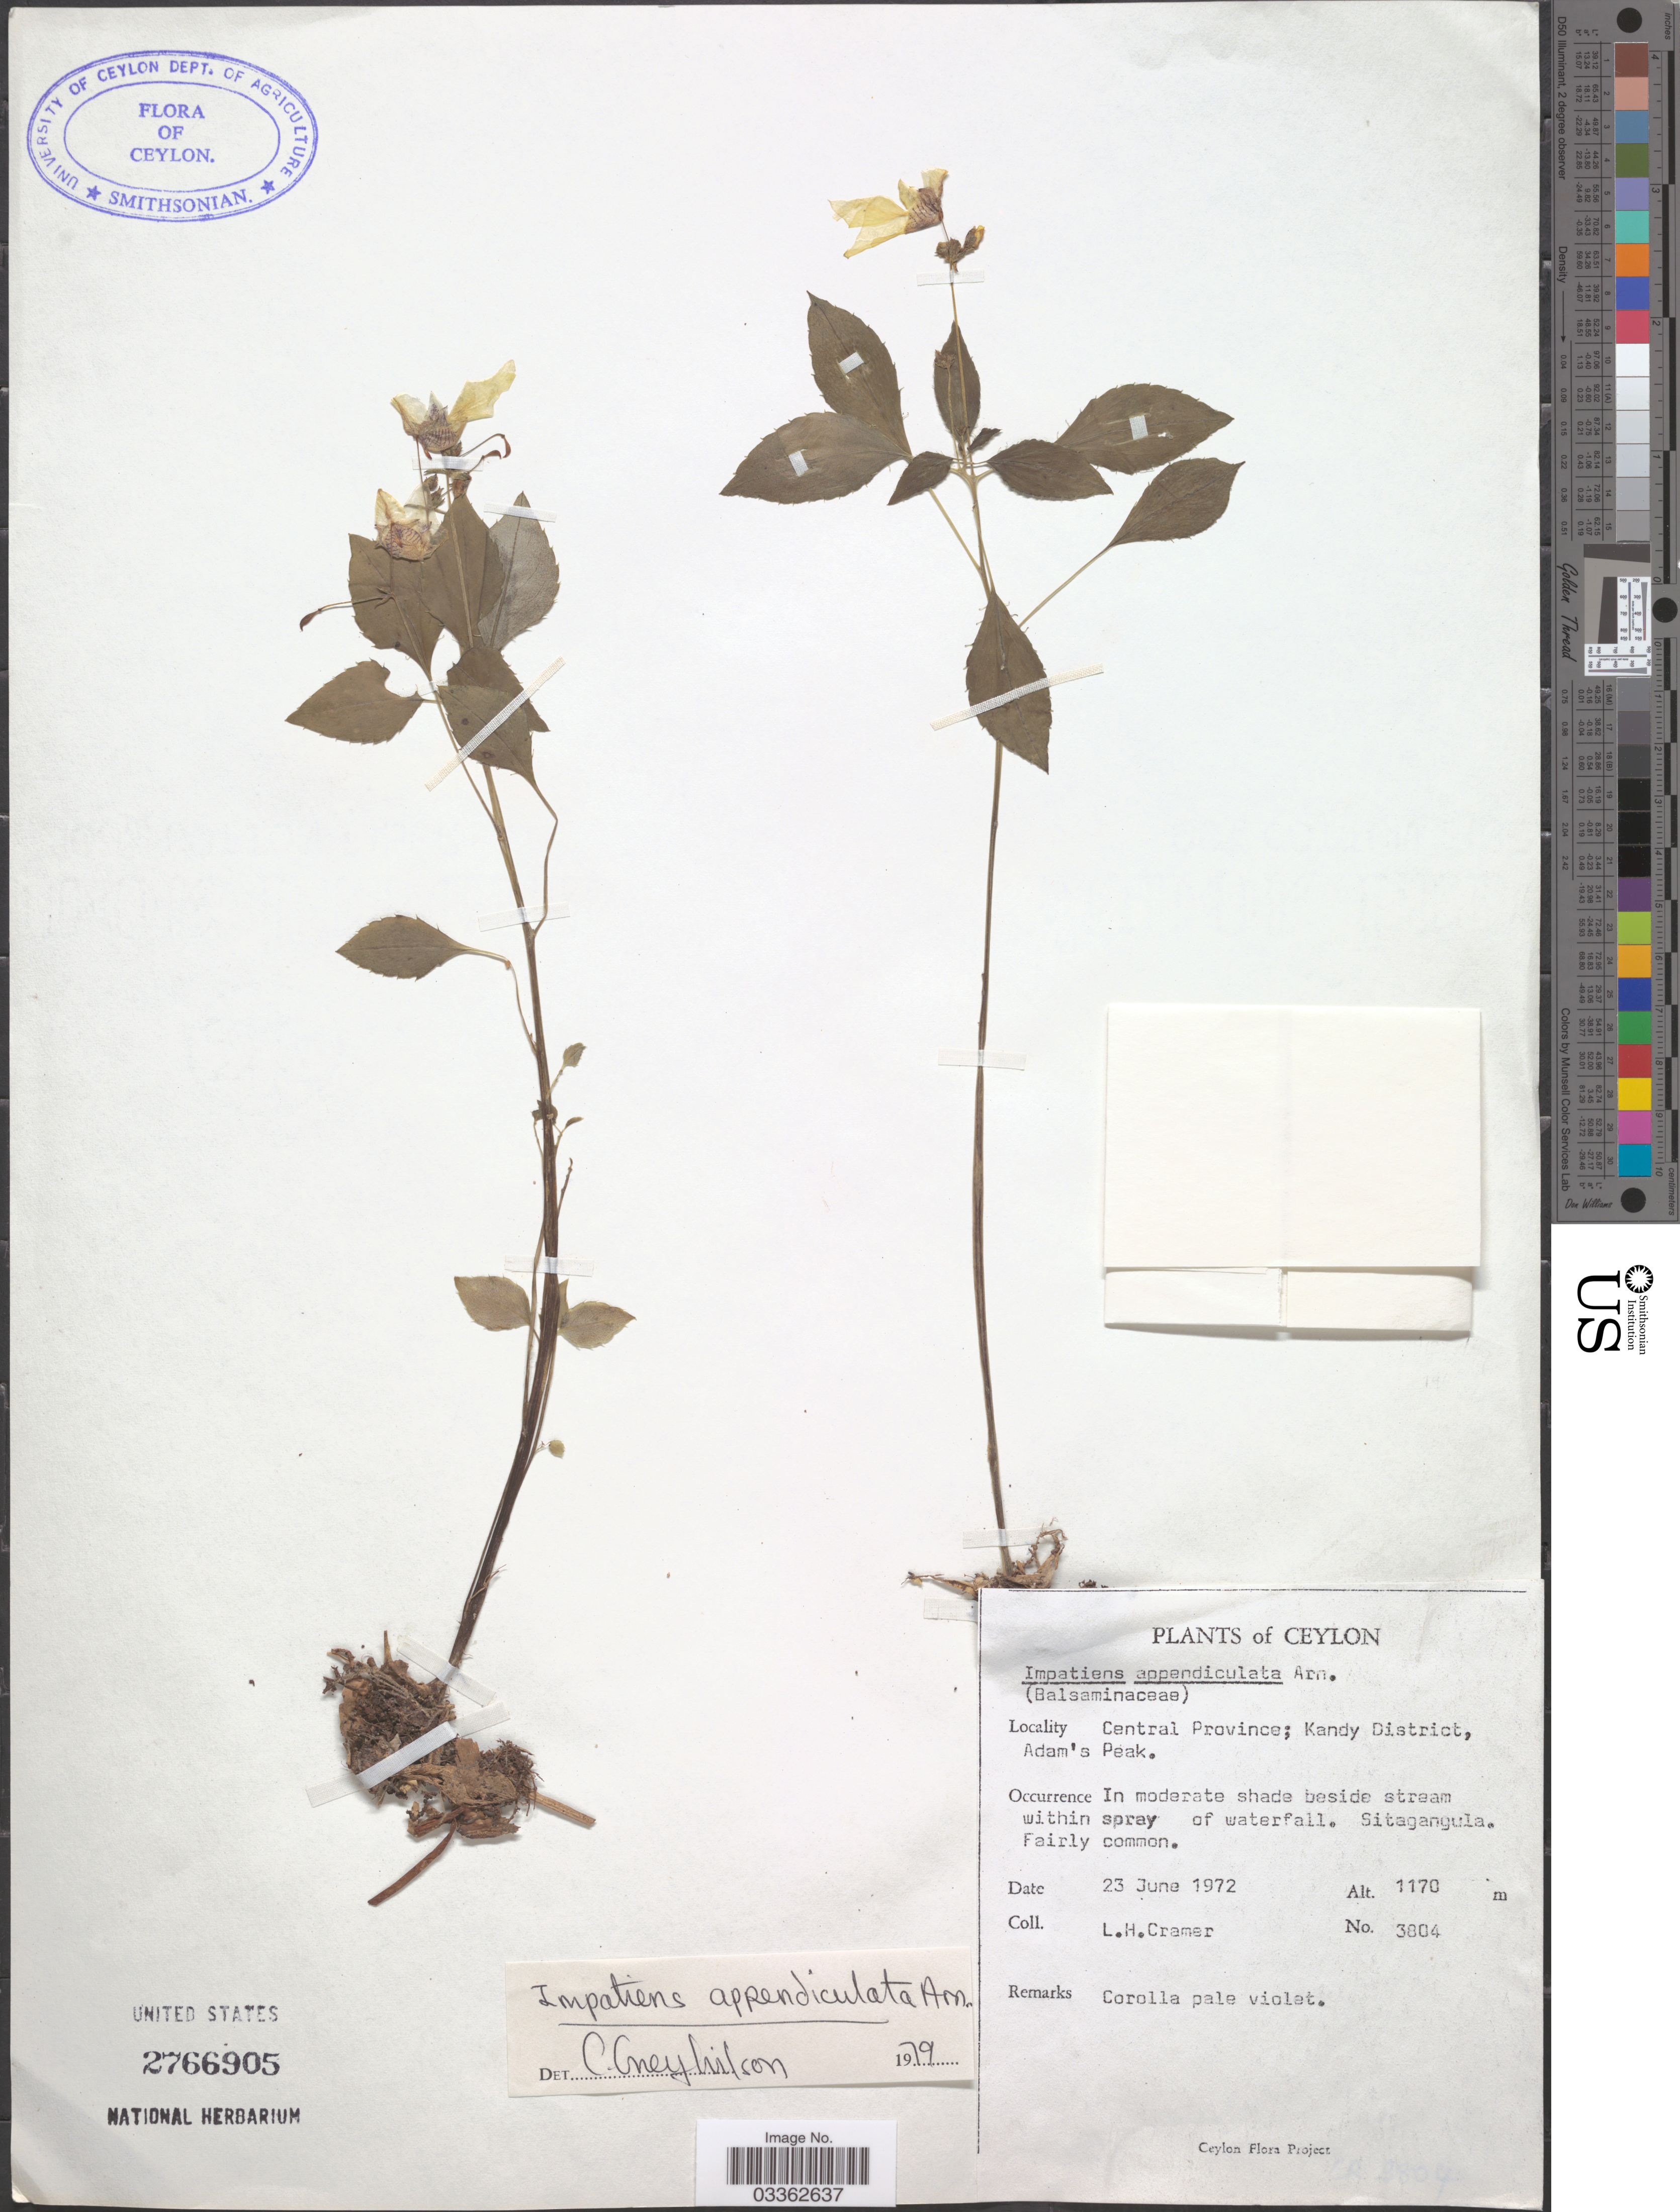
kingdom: Plantae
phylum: Tracheophyta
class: Magnoliopsida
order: Ericales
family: Balsaminaceae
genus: Impatiens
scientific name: Impatiens appendiculata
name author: Arn.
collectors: L. H. Cramer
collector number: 3804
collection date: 1972-06-23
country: Sri Lanka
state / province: Central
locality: Ceylon. Kandy District, Adam's Peak. Sitagangula.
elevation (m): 1170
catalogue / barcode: US 2766905